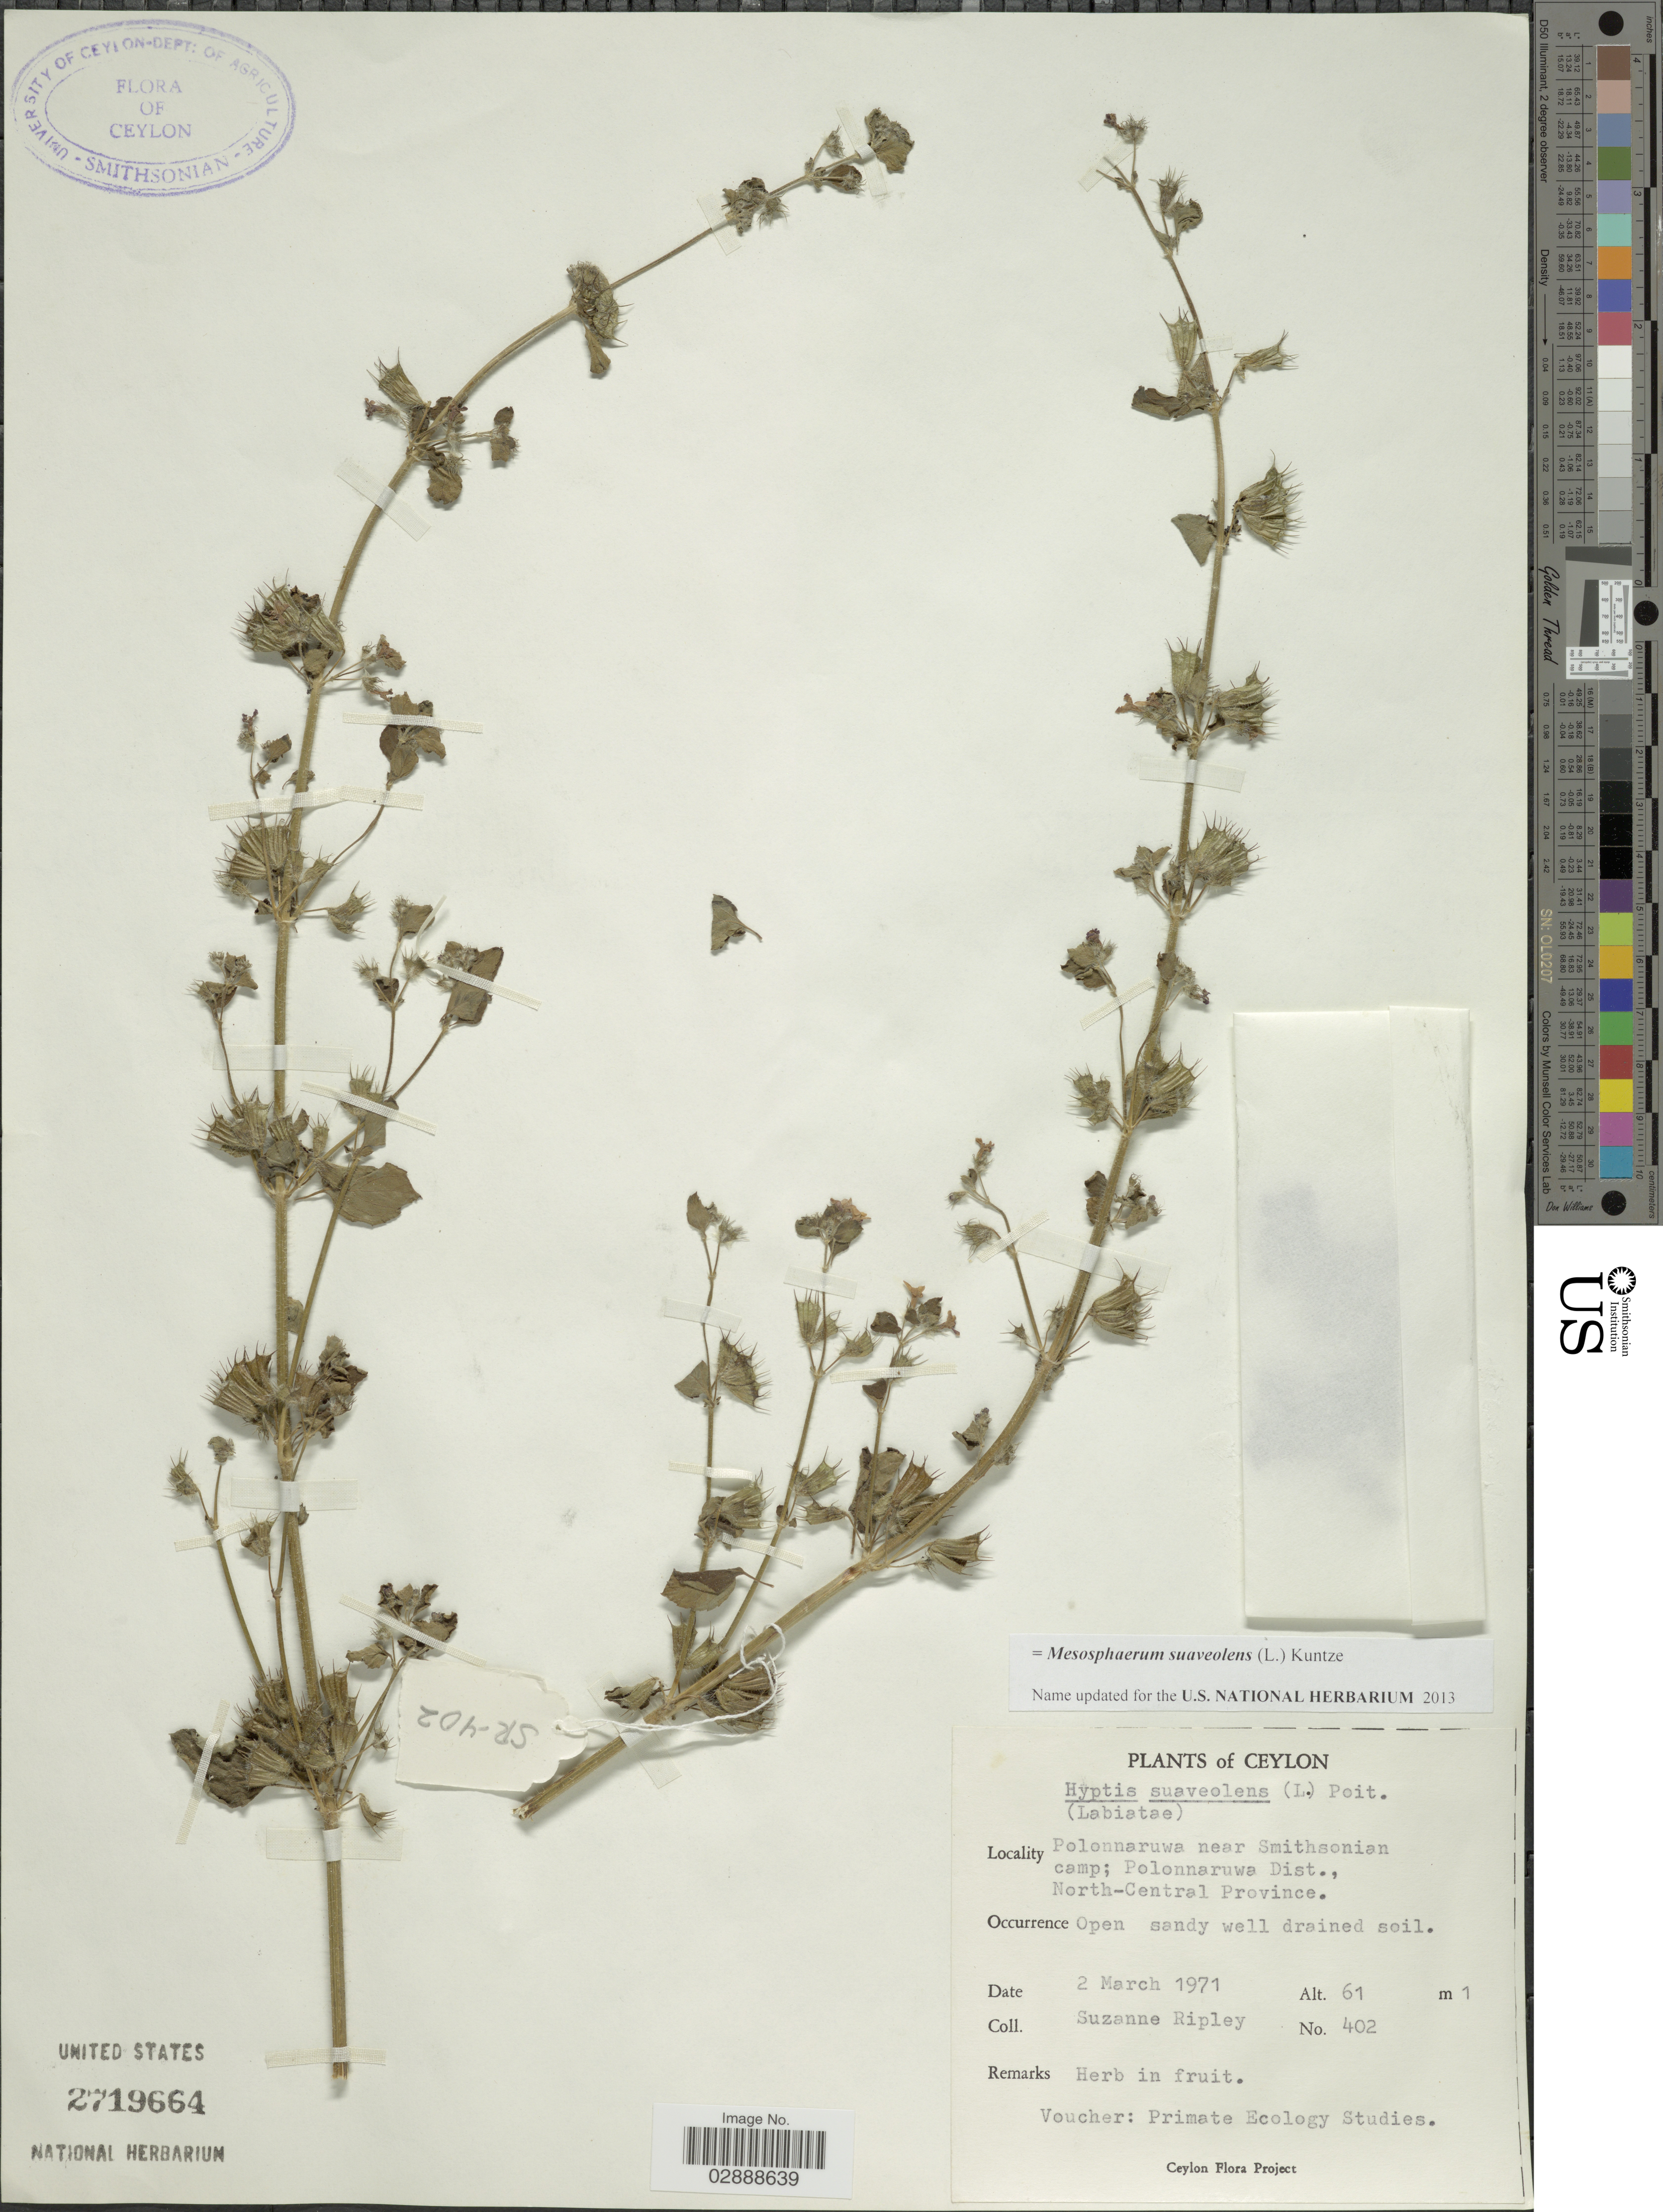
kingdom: Plantae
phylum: Tracheophyta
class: Magnoliopsida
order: Lamiales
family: Lamiaceae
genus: Mesosphaerum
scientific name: Mesosphaerum suaveolens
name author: (L.) Kuntze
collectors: S. Ripley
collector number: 402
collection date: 1971-03-02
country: Sri Lanka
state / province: North Central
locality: Ceylon, Polonnaruwa near Smithsonian camp; Polonnaruwa Dist.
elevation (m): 61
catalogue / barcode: US 2719664